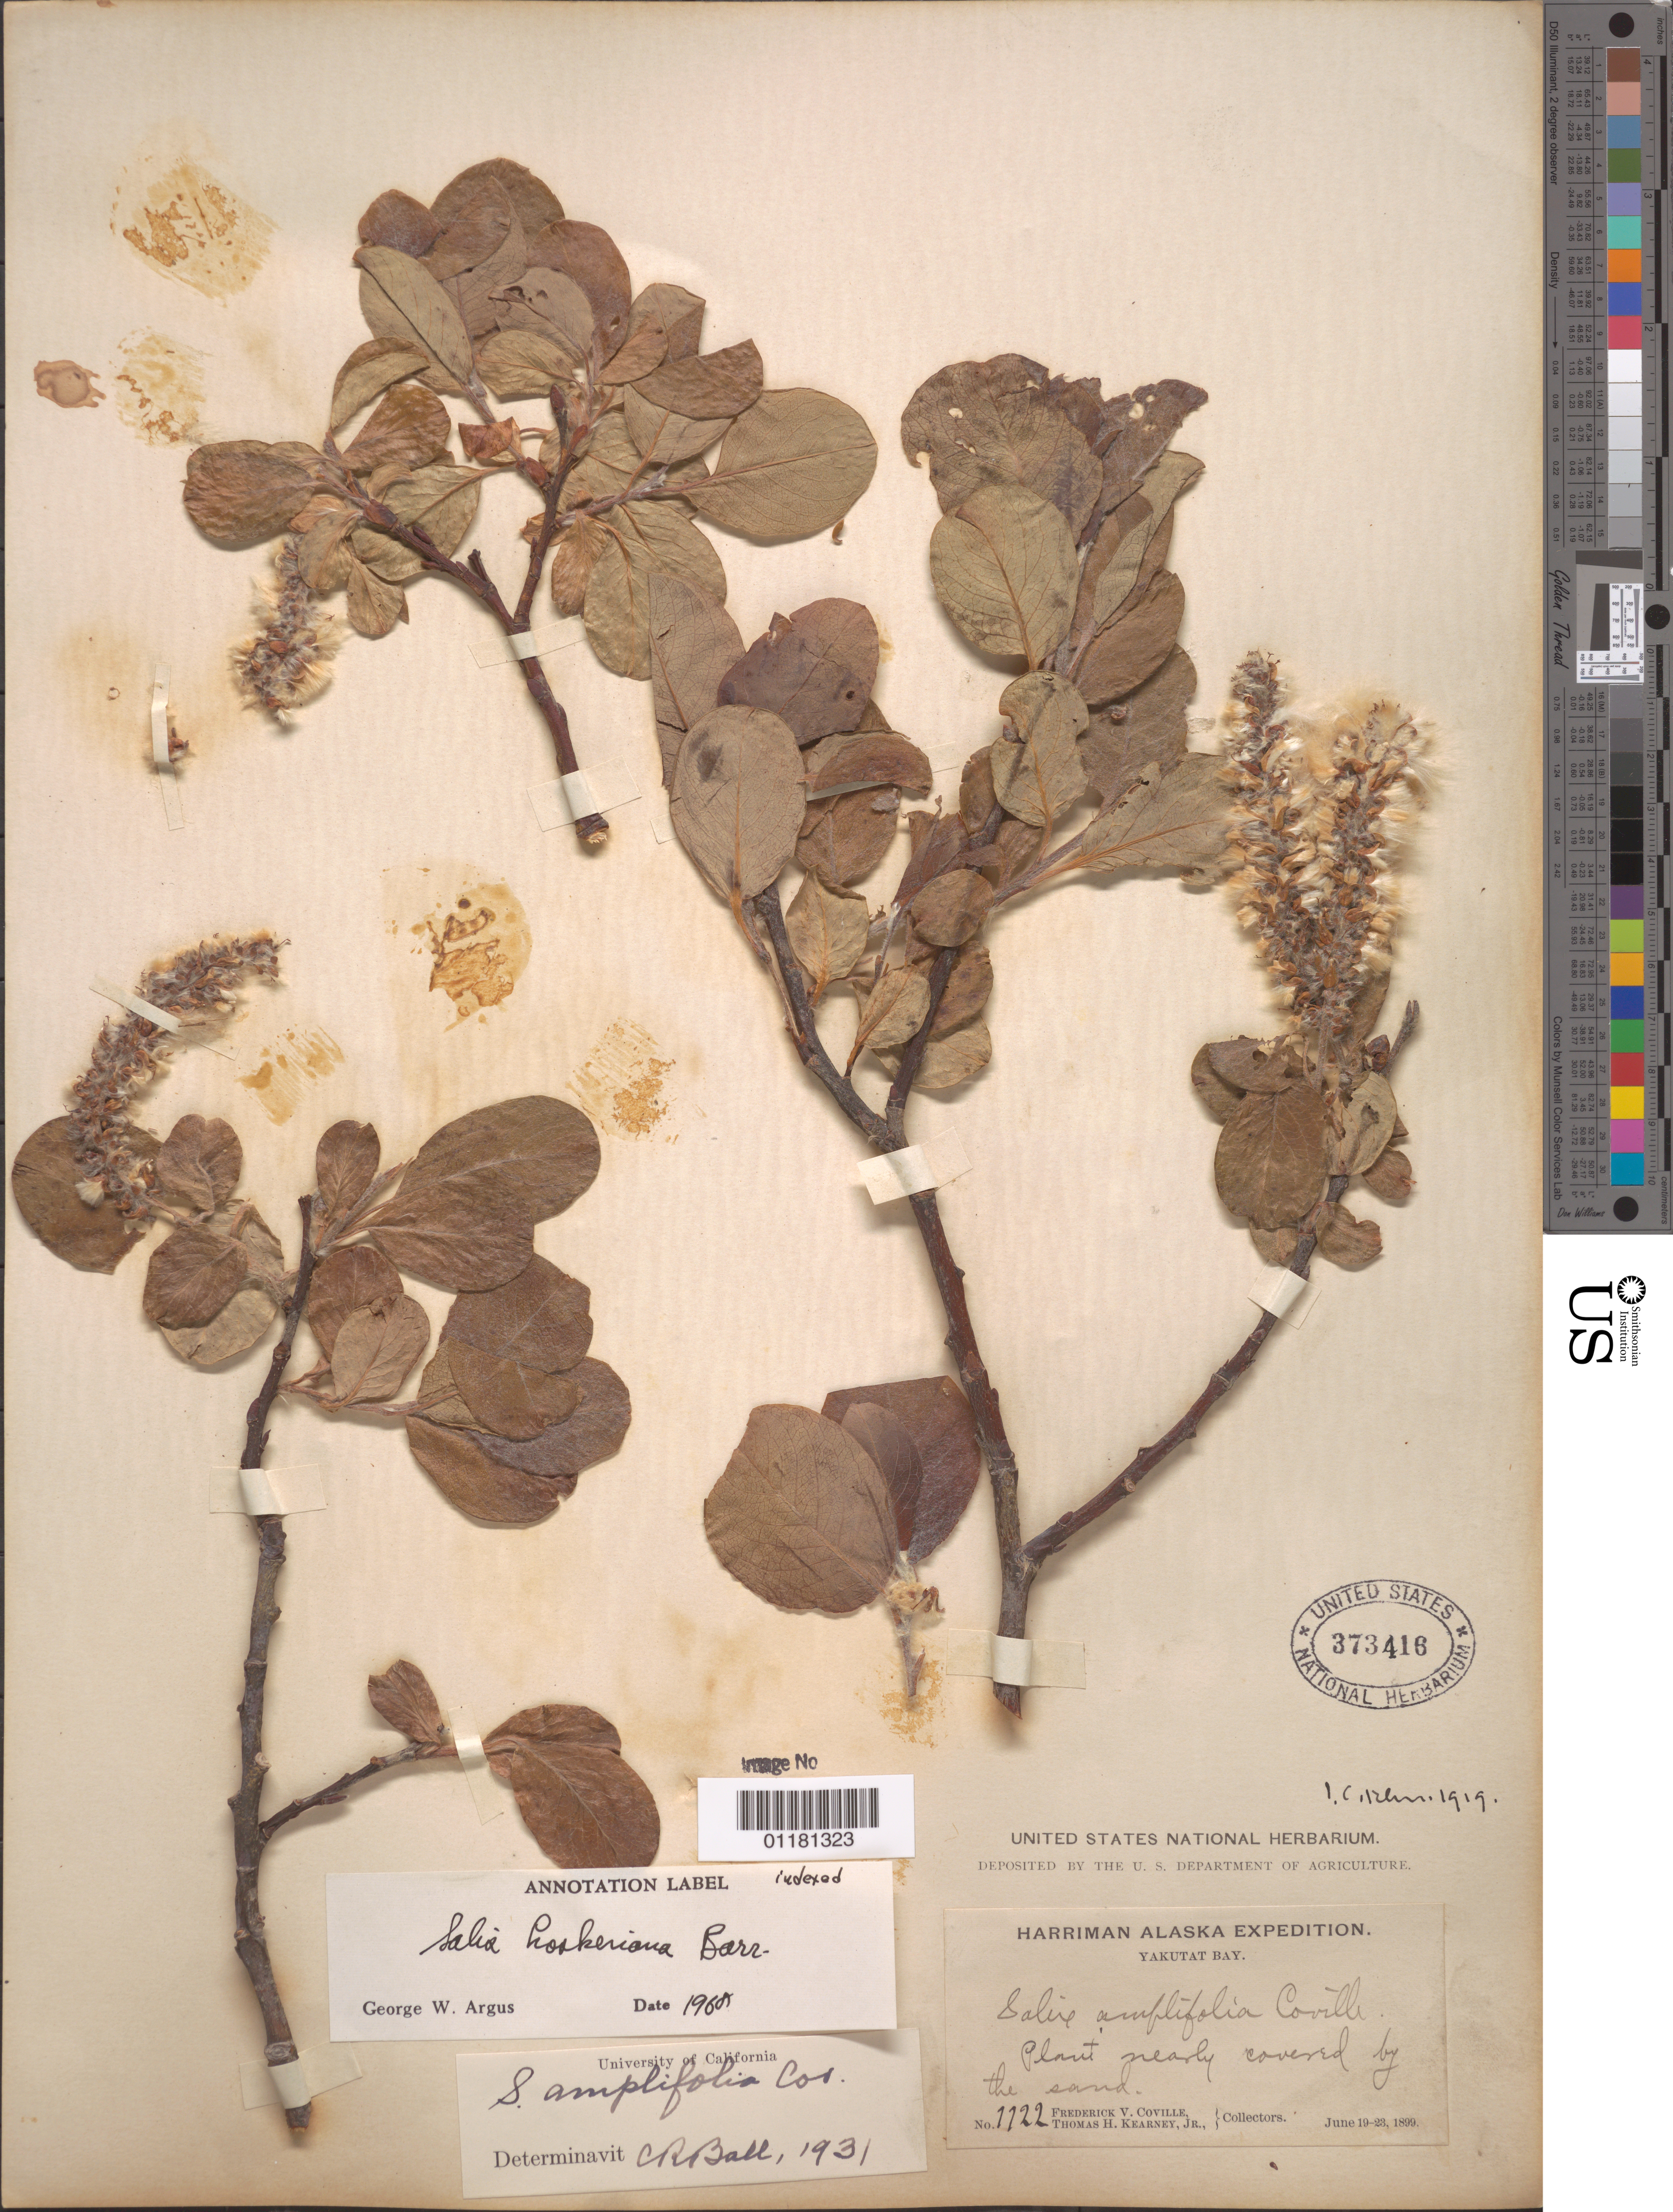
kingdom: Plantae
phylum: Tracheophyta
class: Magnoliopsida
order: Malpighiales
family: Salicaceae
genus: Salix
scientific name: Salix hookeriana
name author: Barratt ex Hook.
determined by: Argus, G. W.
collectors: F. V. Coville & T. H. Kearney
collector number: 1122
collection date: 1899-06-19/1899-06-23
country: United States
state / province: Alaska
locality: Yakutat Bay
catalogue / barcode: US 373416